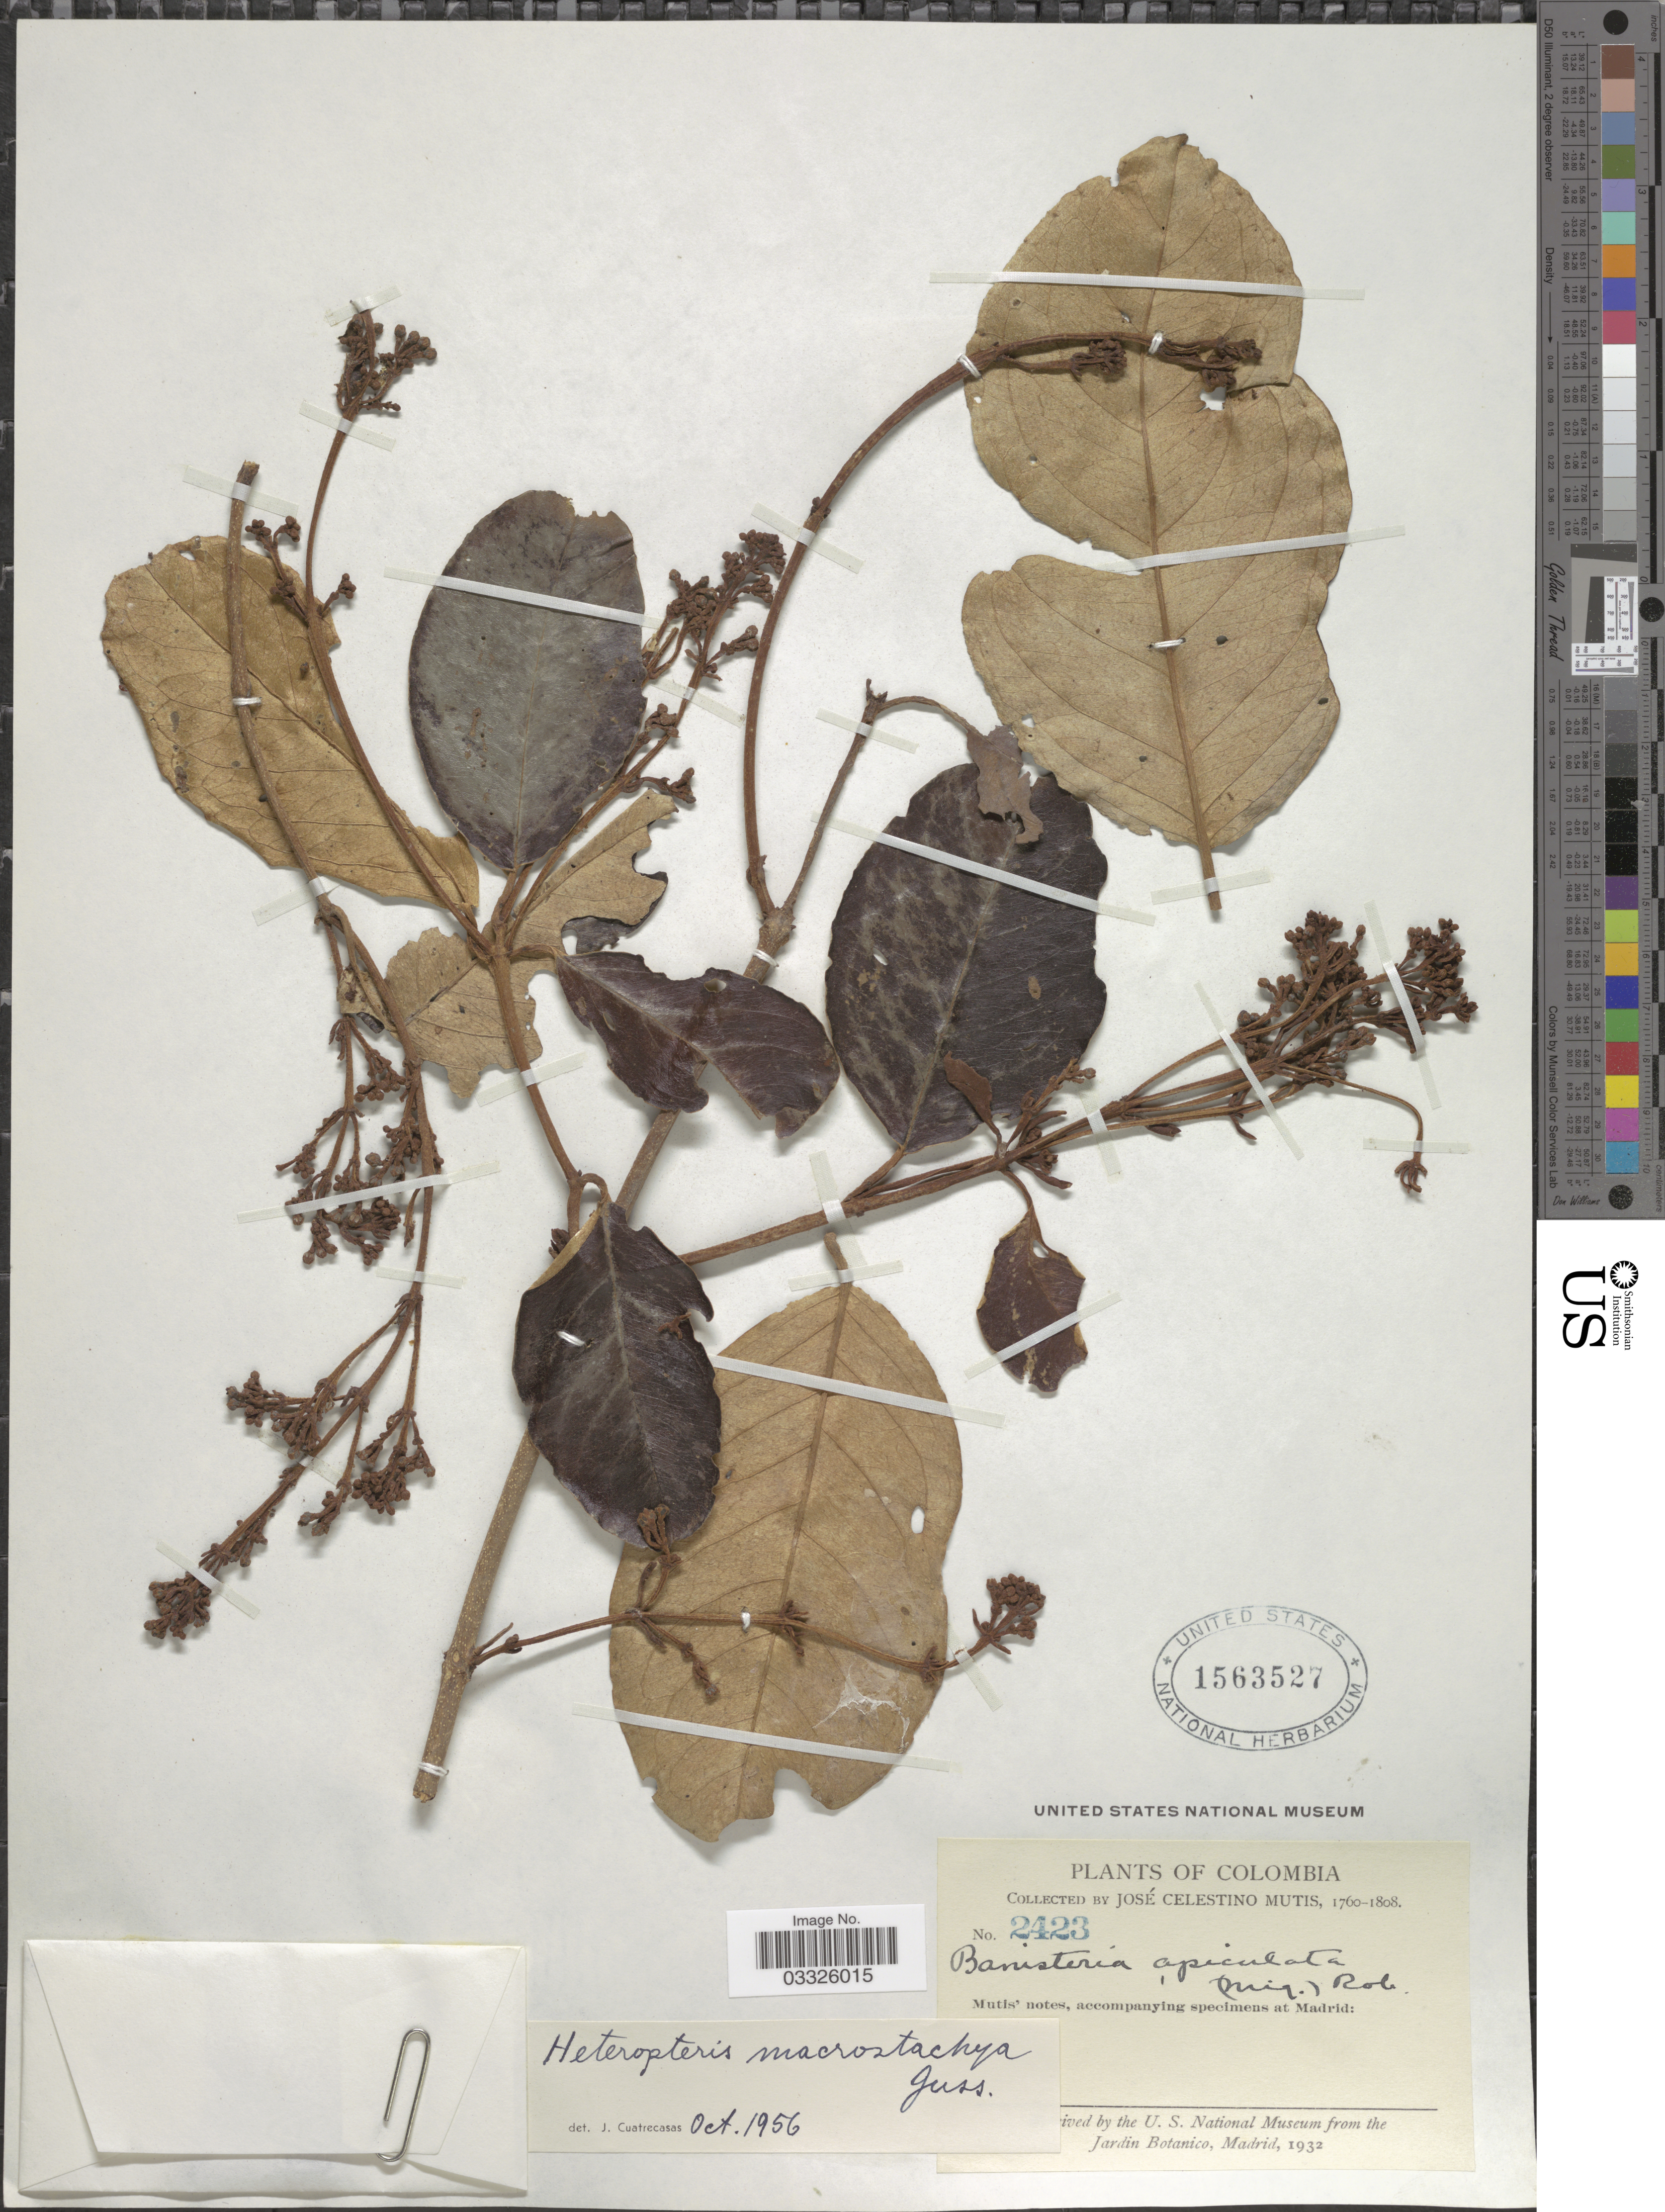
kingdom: Plantae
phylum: Tracheophyta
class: Magnoliopsida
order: Malpighiales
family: Malpighiaceae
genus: Heteropterys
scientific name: Heteropterys macrostachya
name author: A. Juss.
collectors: J. C. B. Mutis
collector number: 2423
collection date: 1760/1808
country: Colombia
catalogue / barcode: US 1563527